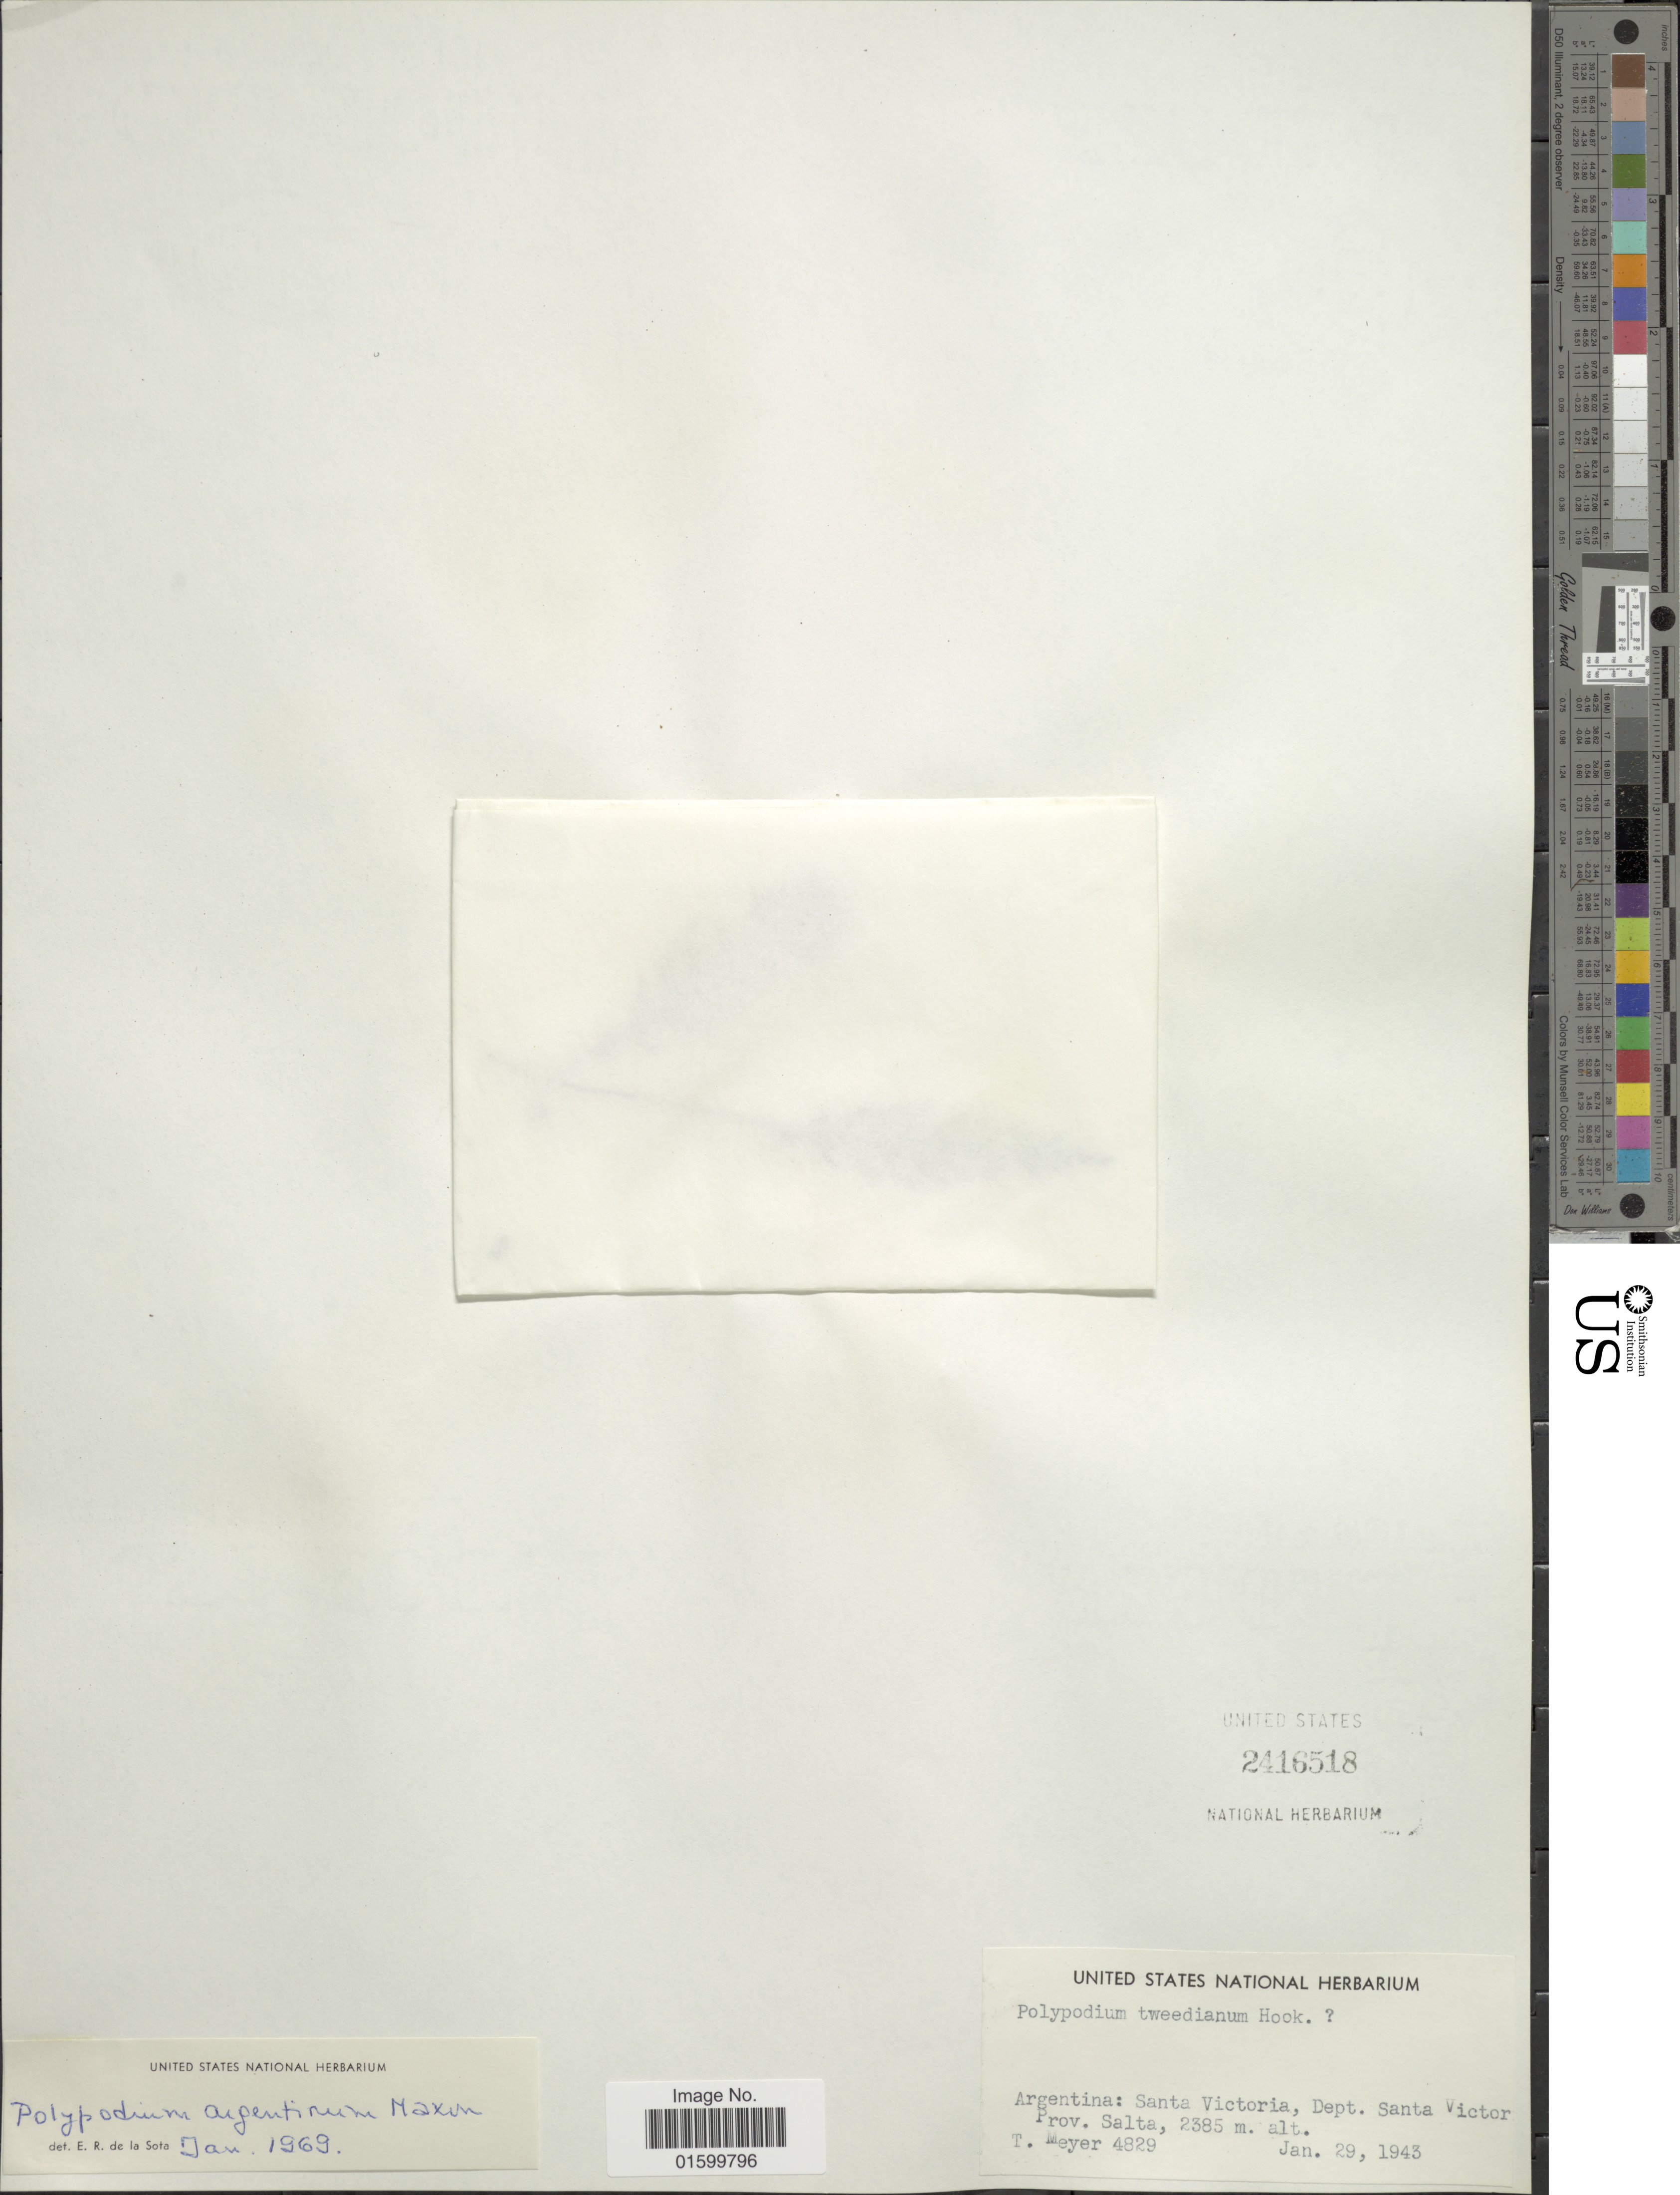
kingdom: Plantae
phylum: Tracheophyta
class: Polypodiopsida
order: Polypodiales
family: Polypodiaceae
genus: Pleopeltis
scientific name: Pleopeltis pinnatifida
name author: Gill.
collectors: T. Meyer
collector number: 4829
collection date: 1943-01-29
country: Argentina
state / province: Salta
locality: Argentina: Santa Victoria, Dept. Santa Victor, Prov. Salta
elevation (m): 2385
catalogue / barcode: US 2416518